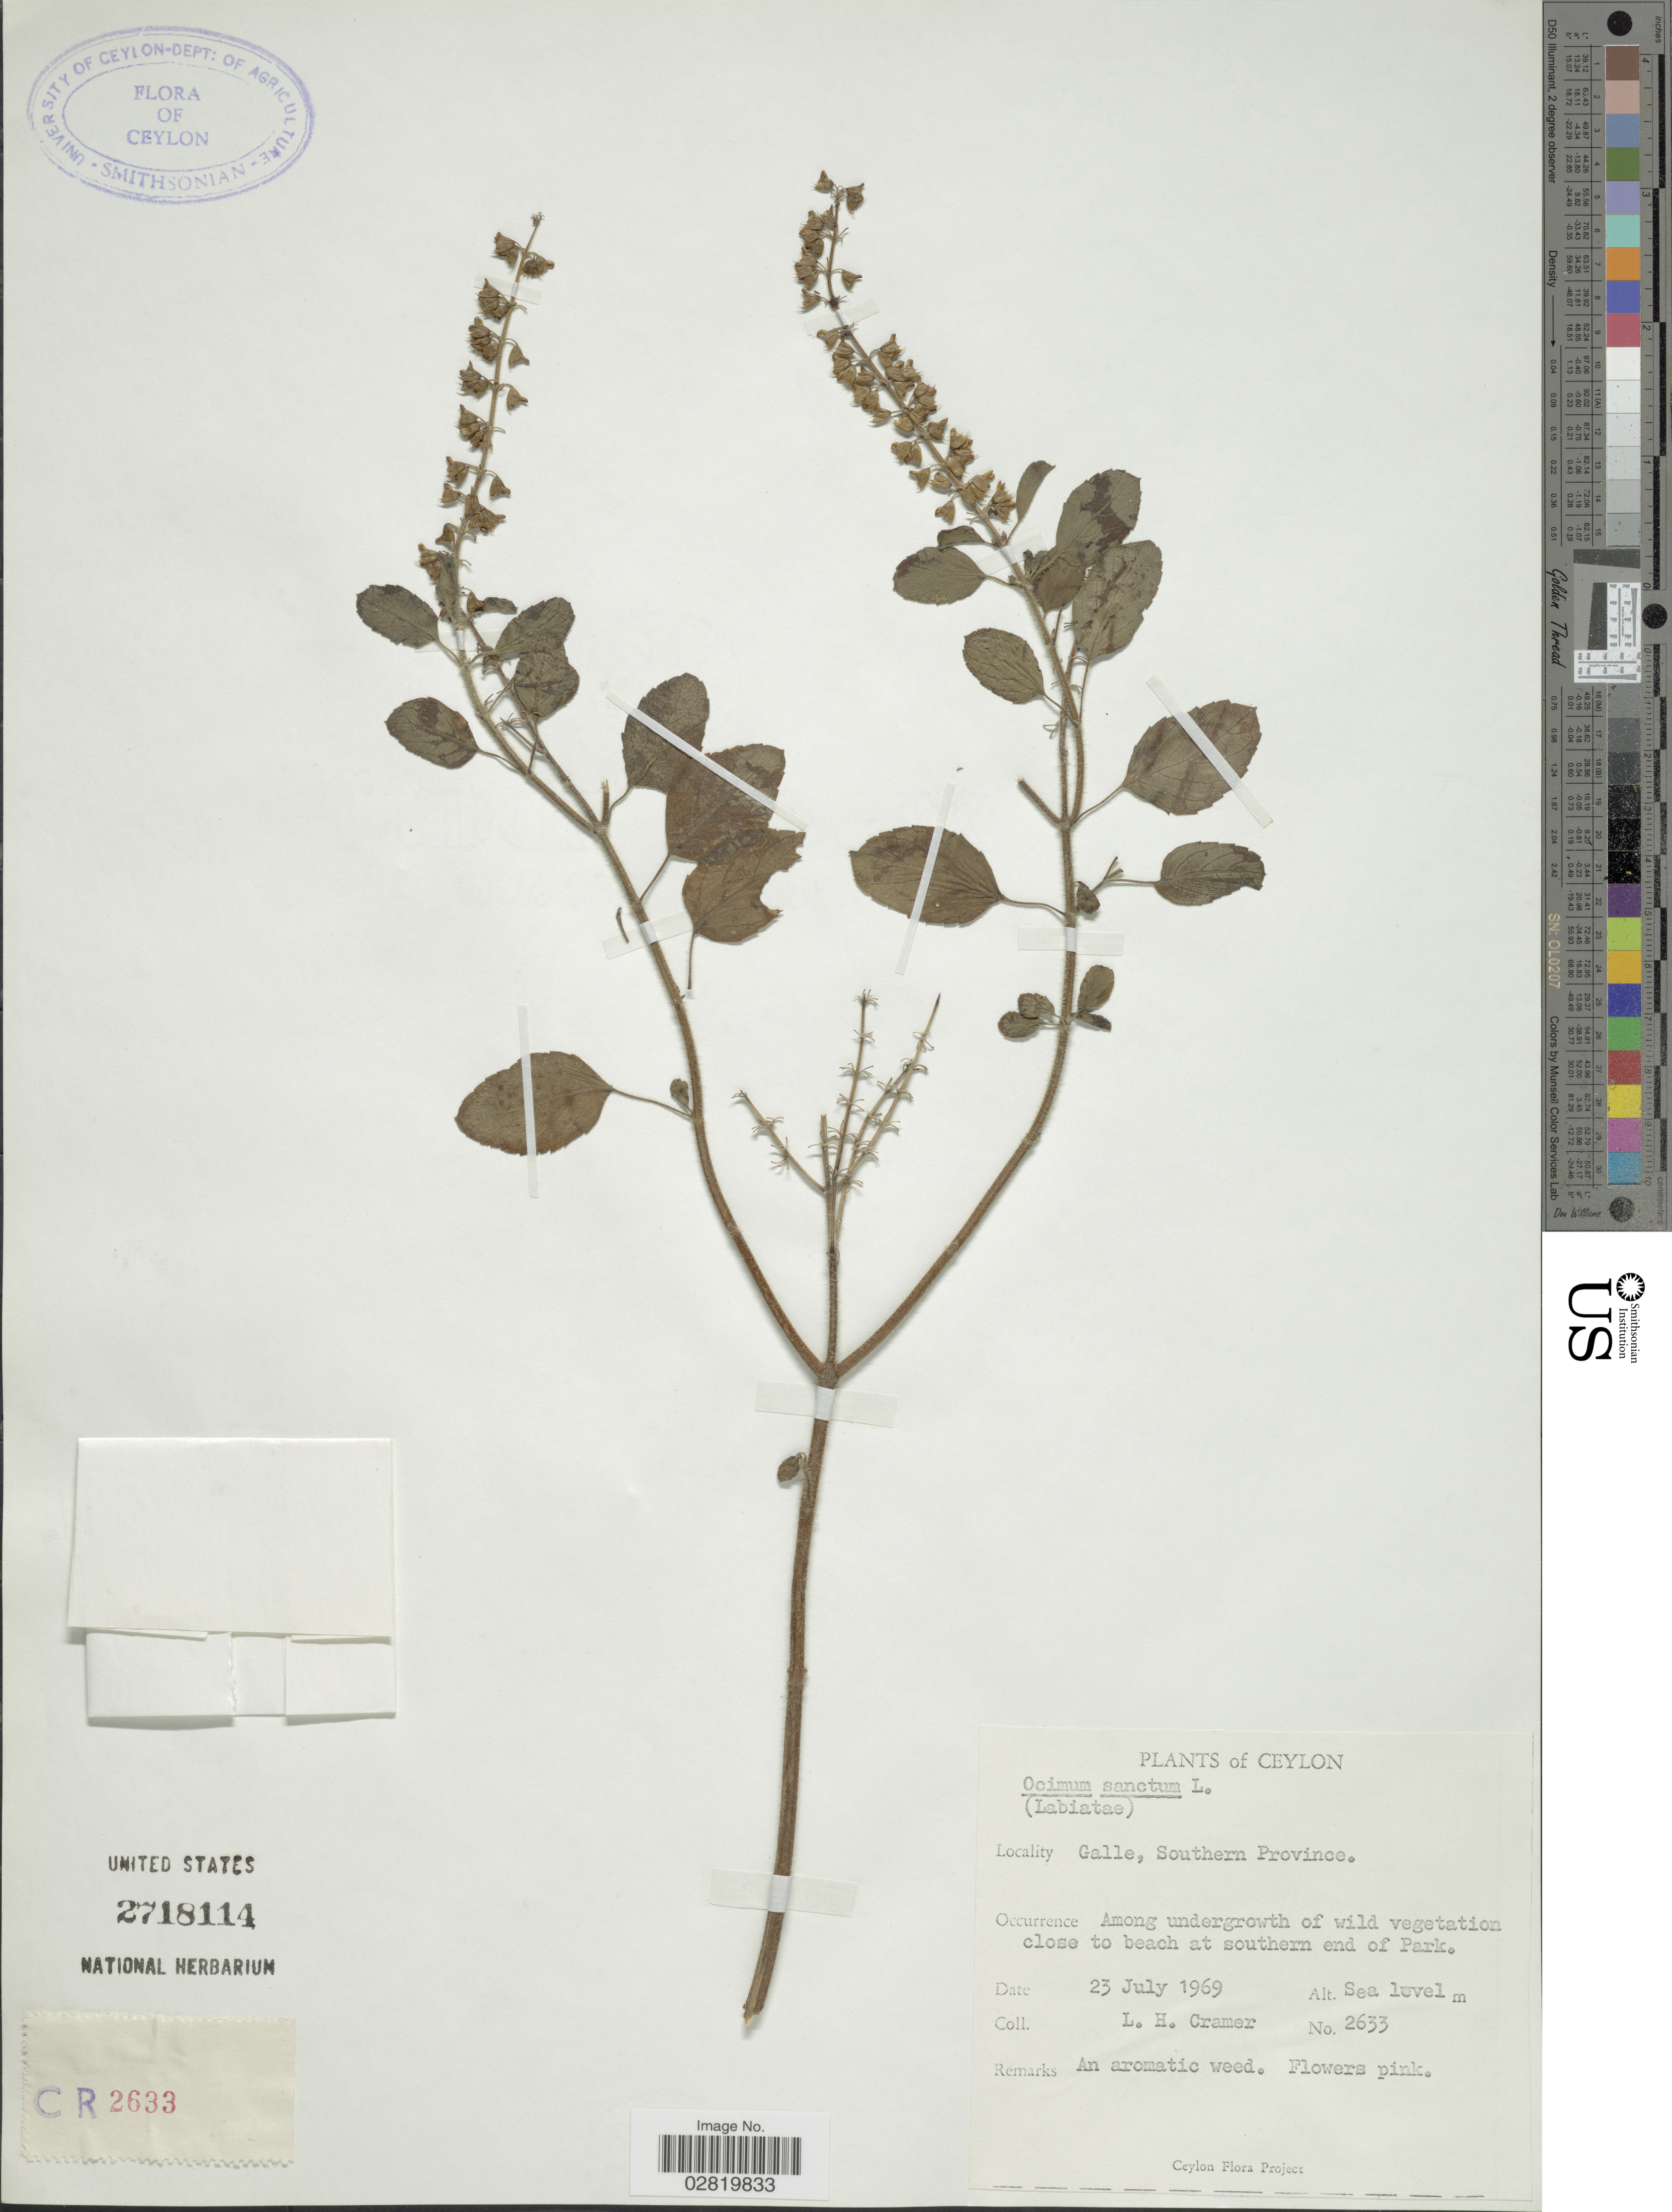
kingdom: Plantae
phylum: Tracheophyta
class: Magnoliopsida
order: Lamiales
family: Lamiaceae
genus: Ocimum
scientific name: Ocimum sanctum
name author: L.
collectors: L. H. Cramer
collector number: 2633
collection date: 1969-07-23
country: Sri Lanka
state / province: Southern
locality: Ceylon, Galle, Southern Province, Among undergrowth of wilde vegetation close to beach at southern end of Park.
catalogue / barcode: US 2718114